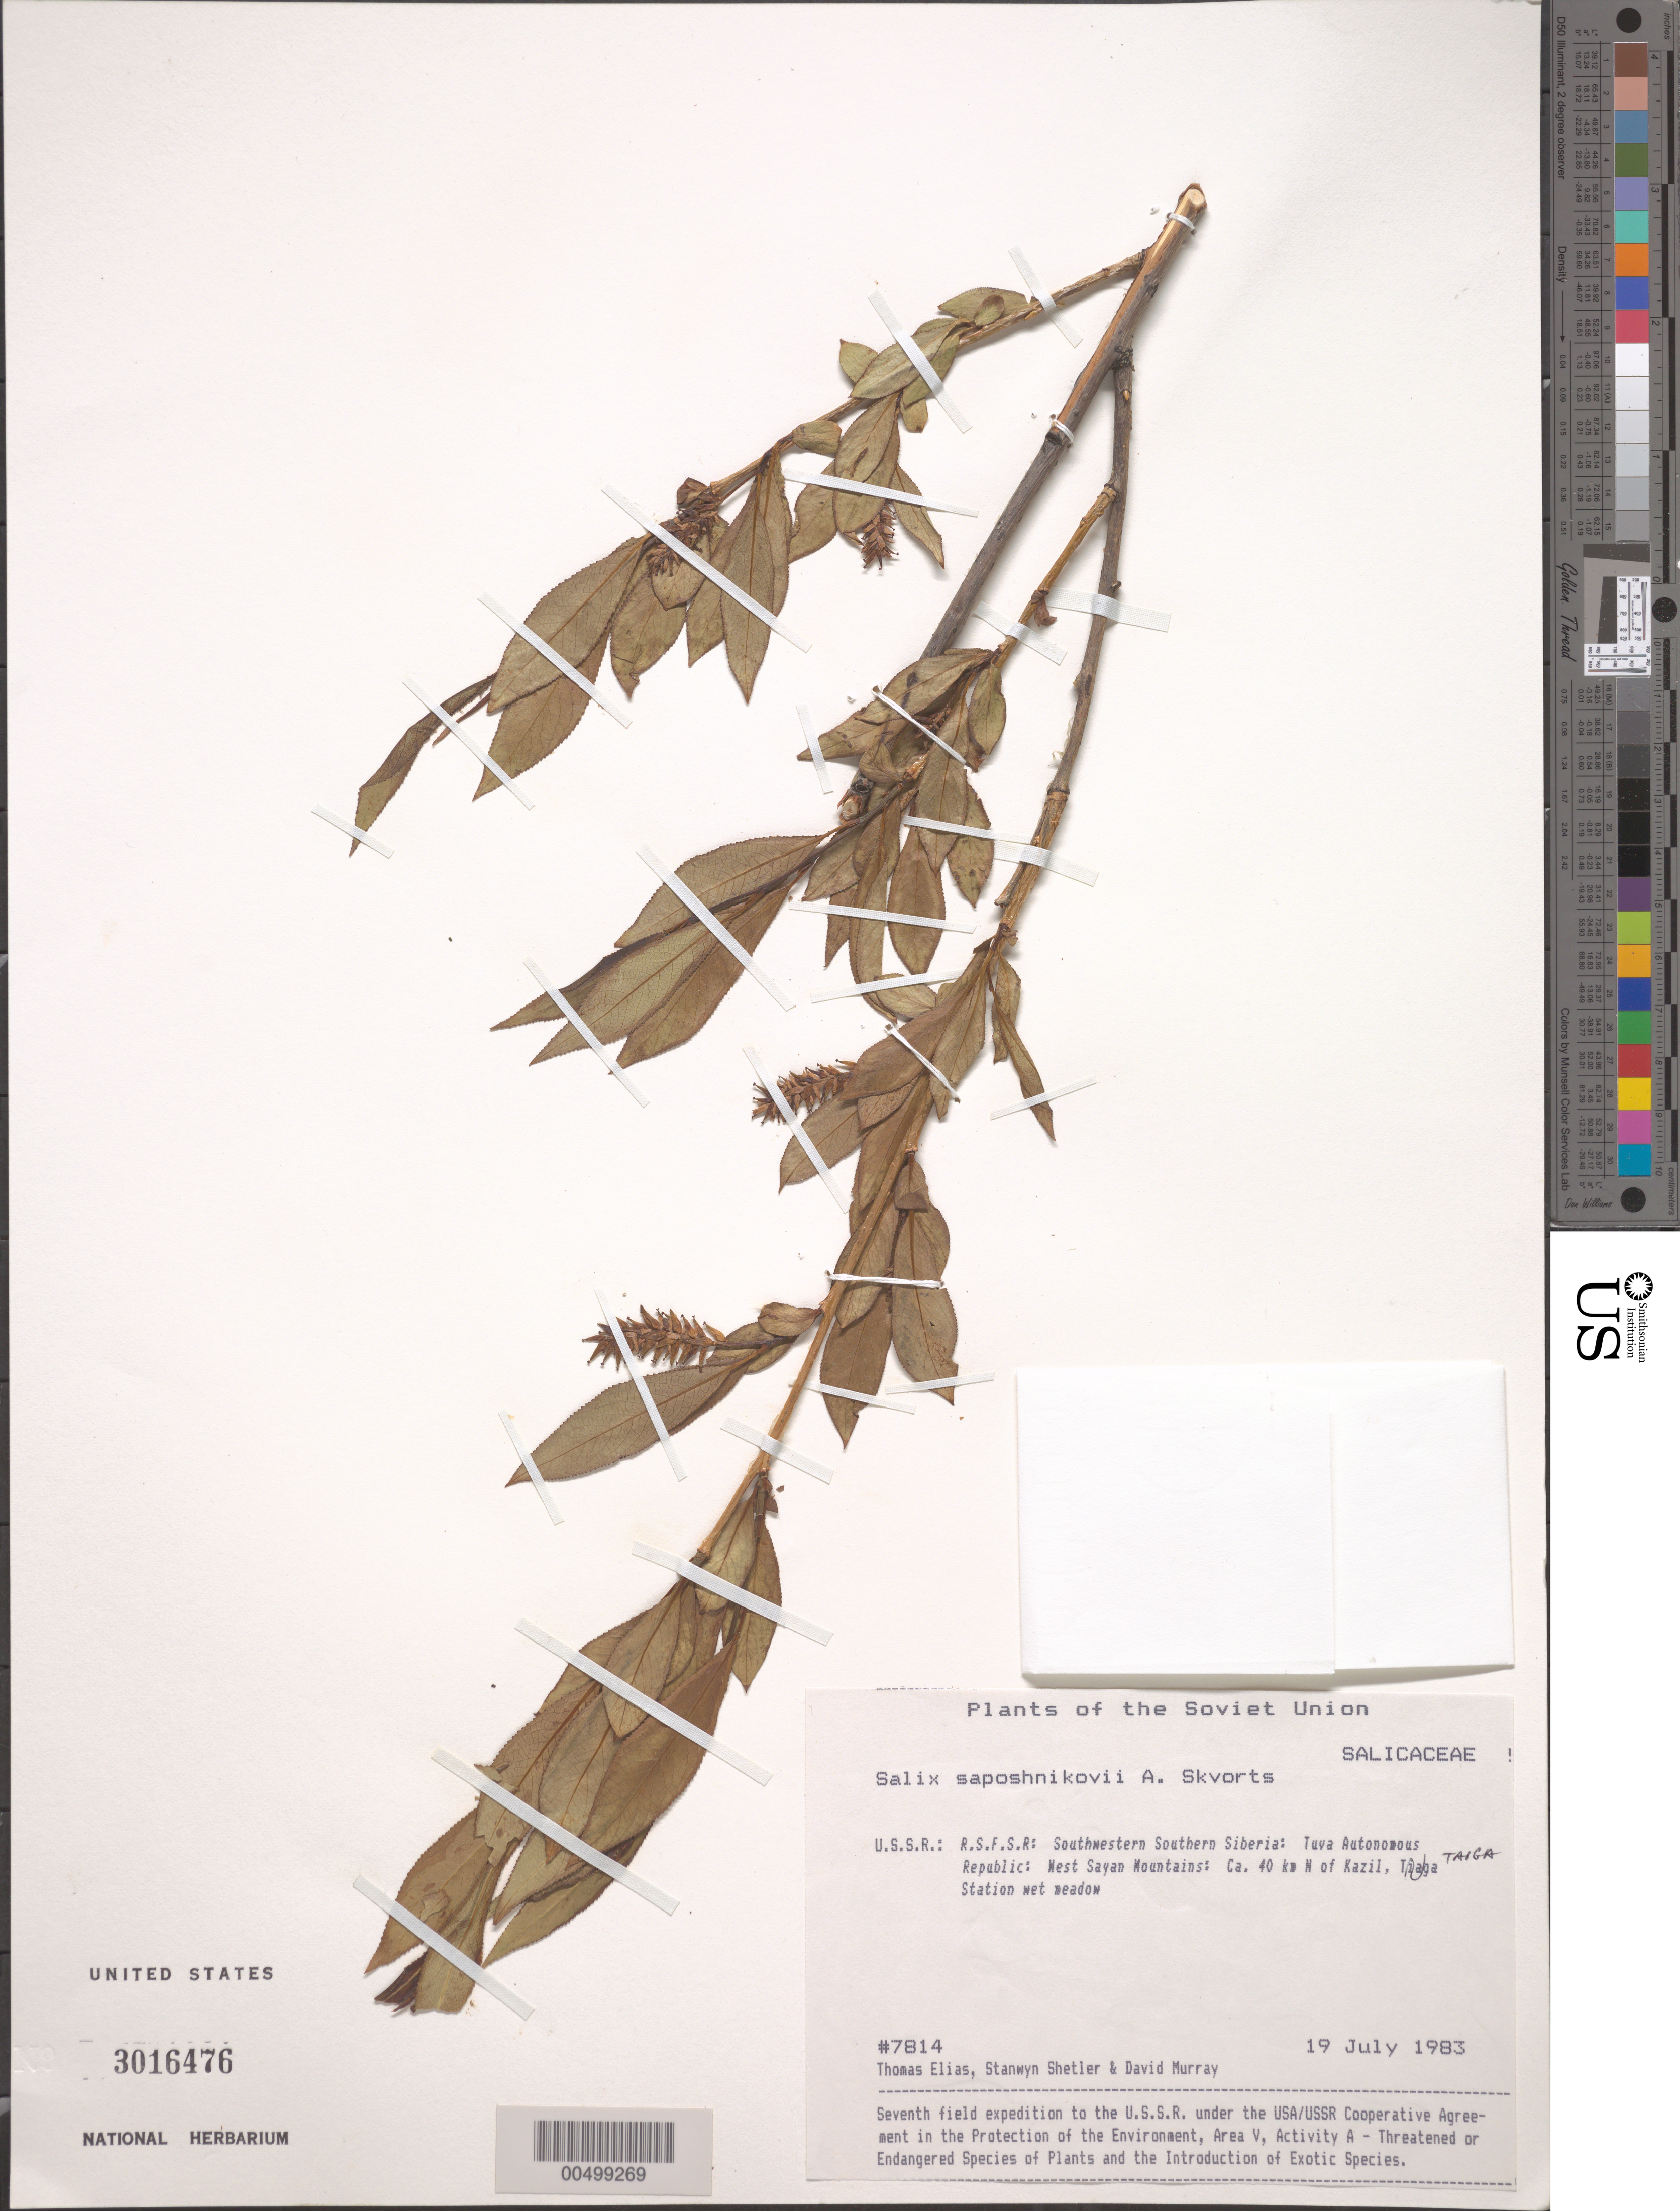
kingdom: Plantae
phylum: Tracheophyta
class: Magnoliopsida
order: Malpighiales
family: Salicaceae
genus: Salix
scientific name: Salix saposhnikovii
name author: A.K. Skvortsov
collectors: T. Elias, S. Shetler & D. F. Murray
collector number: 7814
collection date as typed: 19 Jul 1983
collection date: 1983-07-19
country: Russian Federation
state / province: Tuva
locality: West Sayan Mountains, ca. 40 km N of Kazil [Kyzyl], Taiga Station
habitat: wet meadow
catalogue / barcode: US 3016476